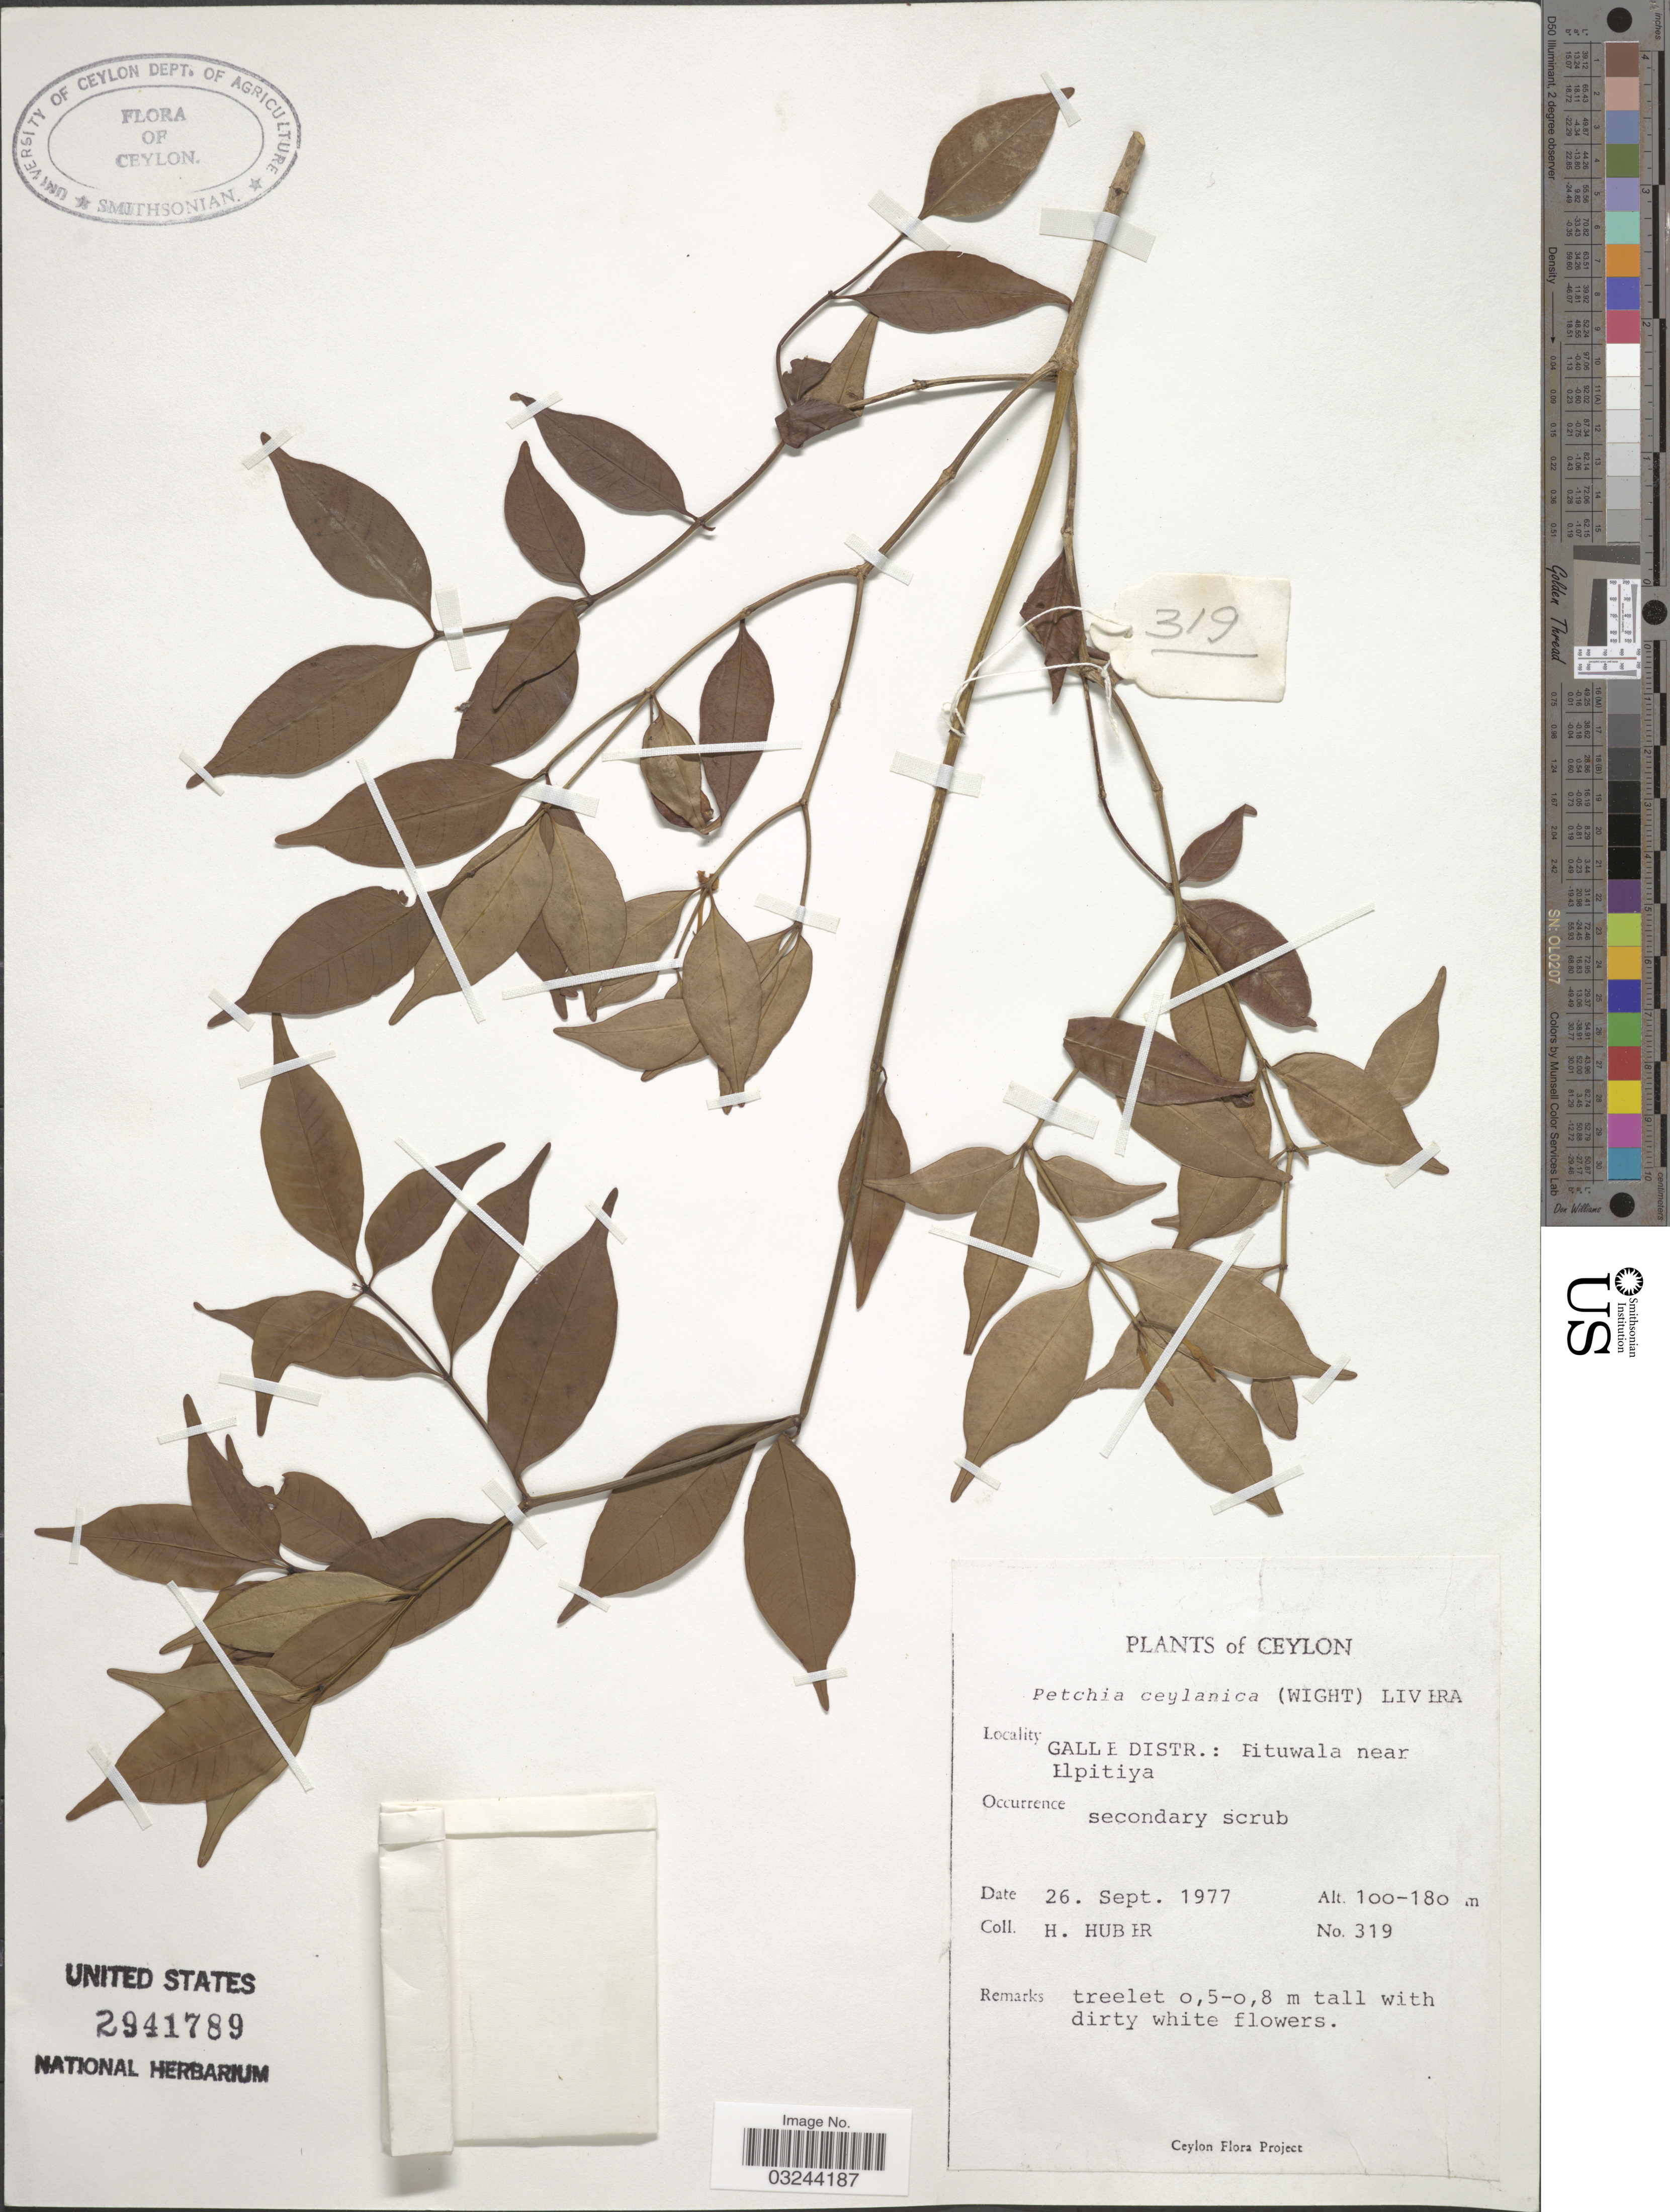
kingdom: Plantae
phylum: Tracheophyta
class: Magnoliopsida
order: Gentianales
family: Apocynaceae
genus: Petchia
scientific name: Petchia ceylanica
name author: (Wight) Livera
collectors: H. Huber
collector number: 319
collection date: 1977-09-26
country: Sri Lanka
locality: Ceylon, Galle Distr.: Pituwala near Elpitiya.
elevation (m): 100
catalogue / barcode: US 2941789